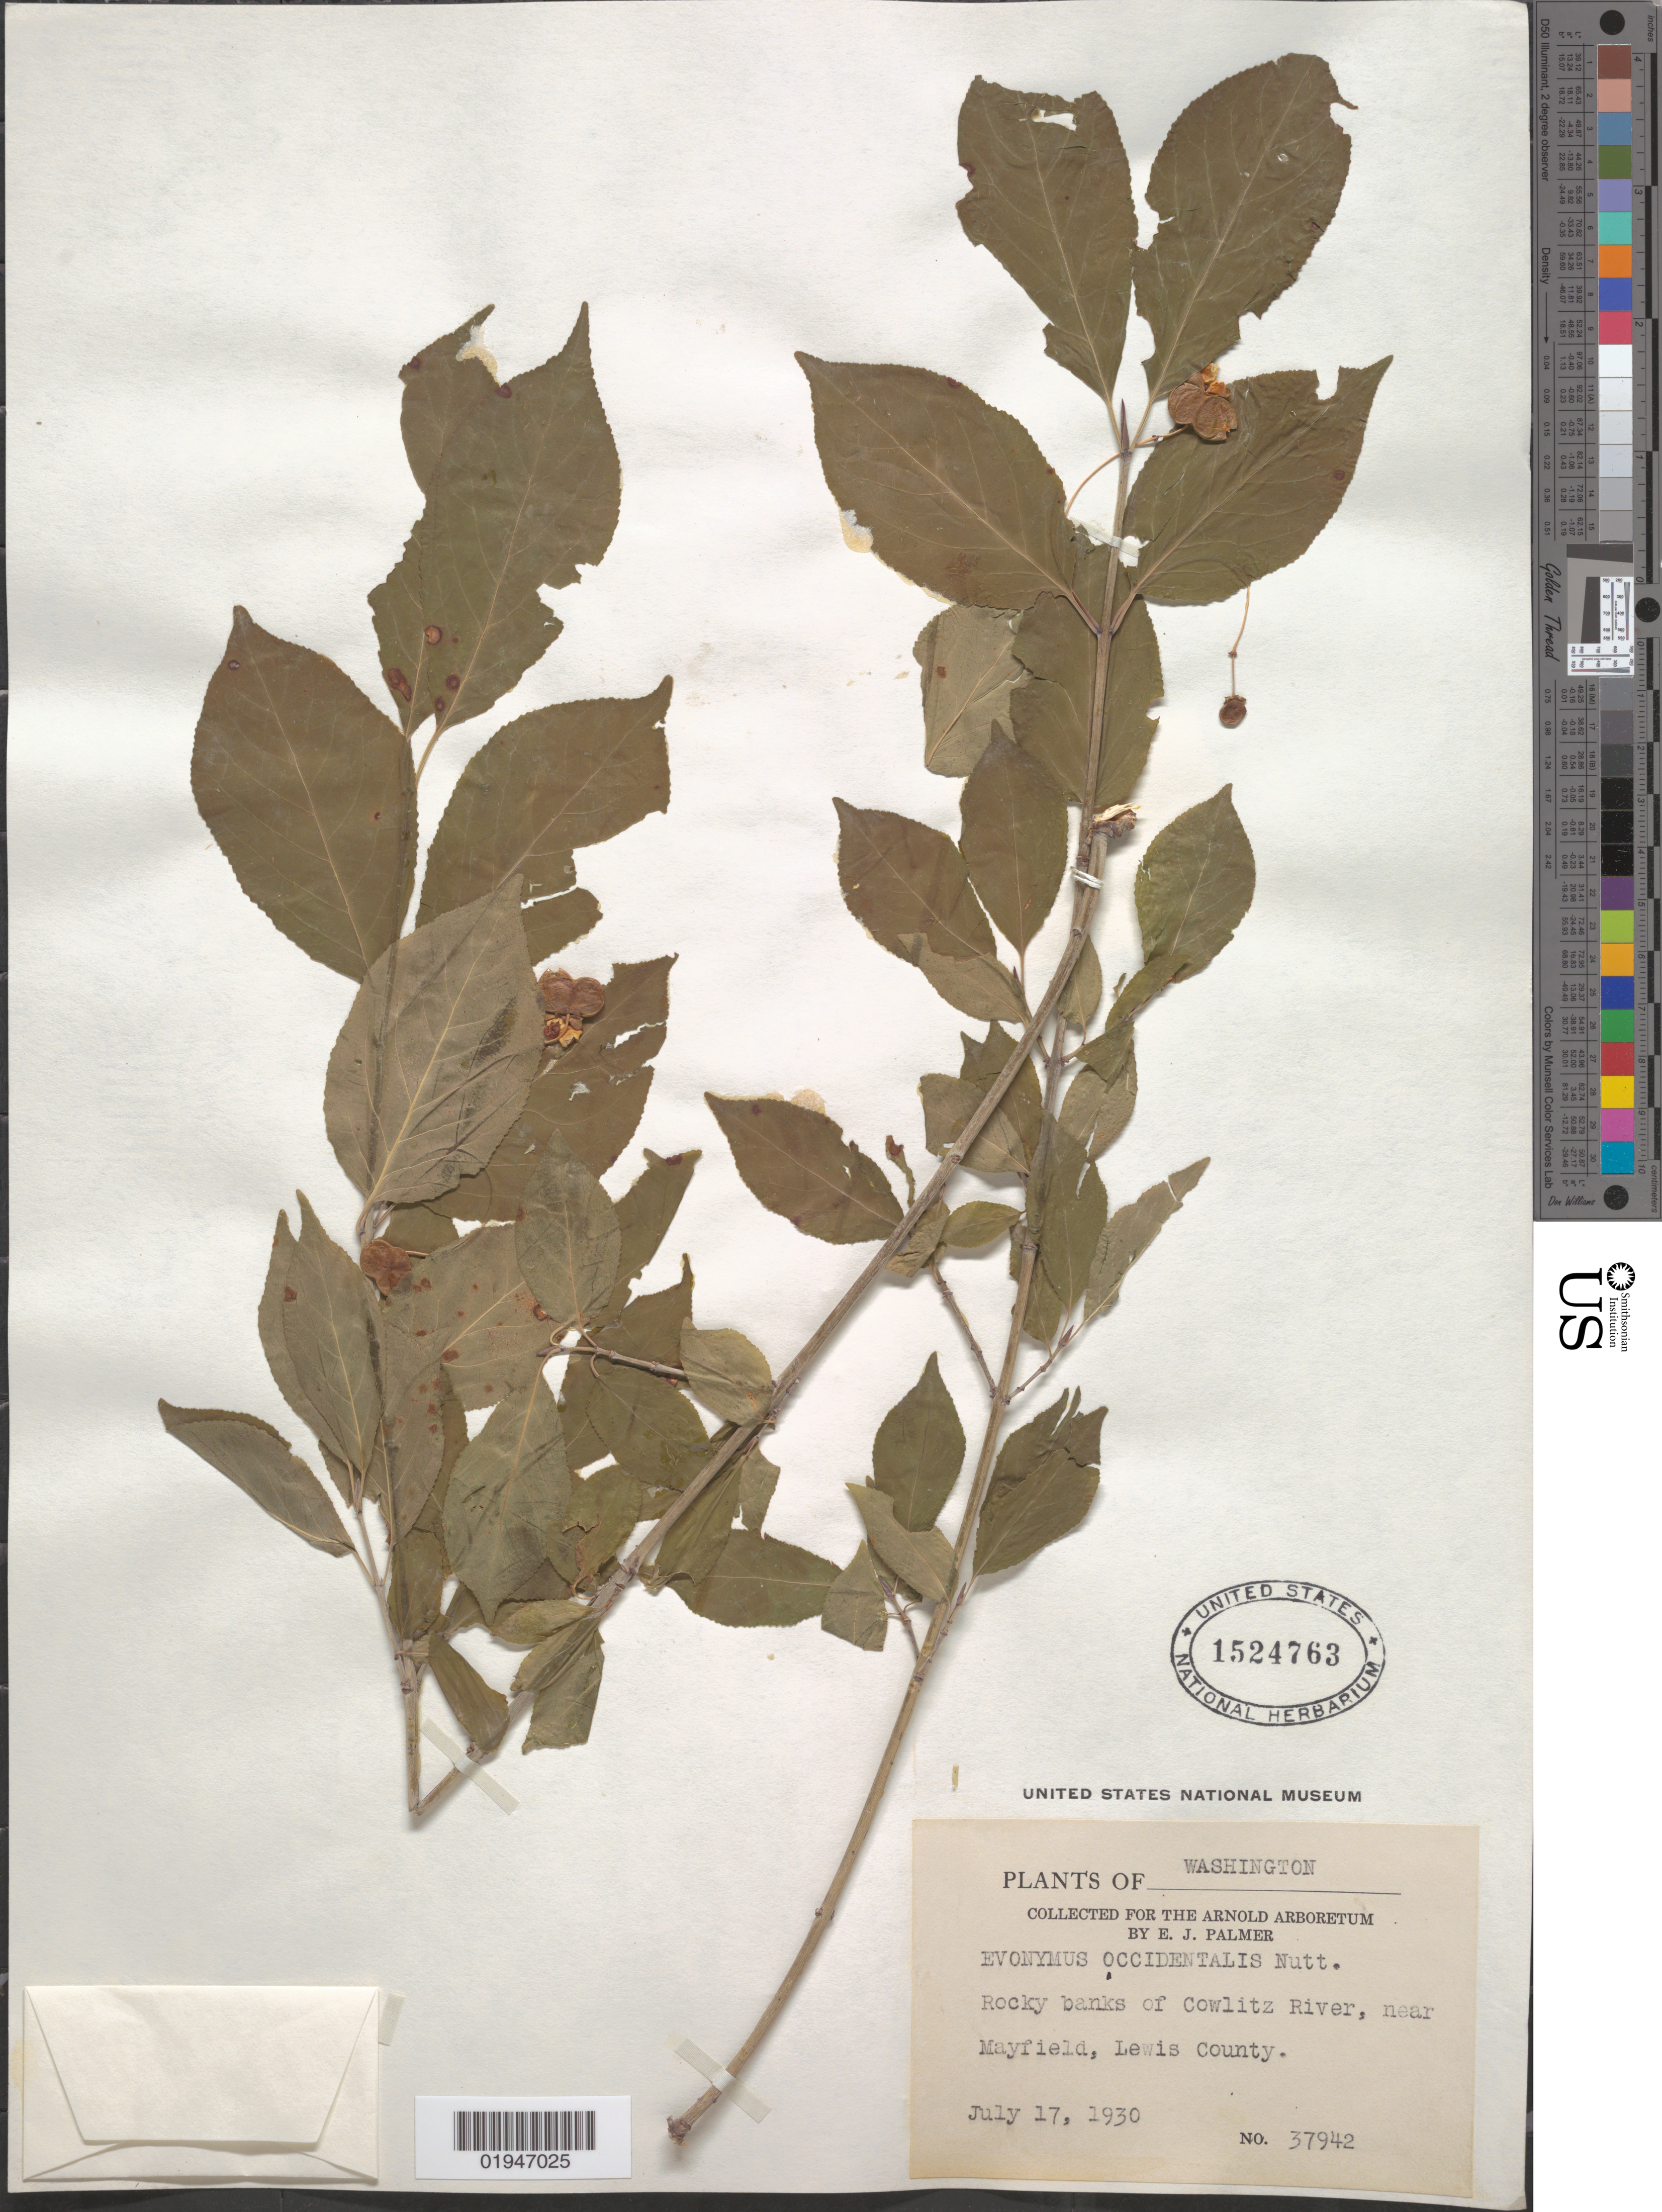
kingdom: Plantae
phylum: Tracheophyta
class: Magnoliopsida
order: Celastrales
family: Celastraceae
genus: Euonymus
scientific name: Euonymus occidentalis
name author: Nutt. ex Torr.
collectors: E. J. Palmer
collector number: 37942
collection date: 1930-07-17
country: United States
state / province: Washington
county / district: Lewis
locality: Mayfield, Cowlitz River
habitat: Rocky banks of river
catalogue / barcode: US 1524763